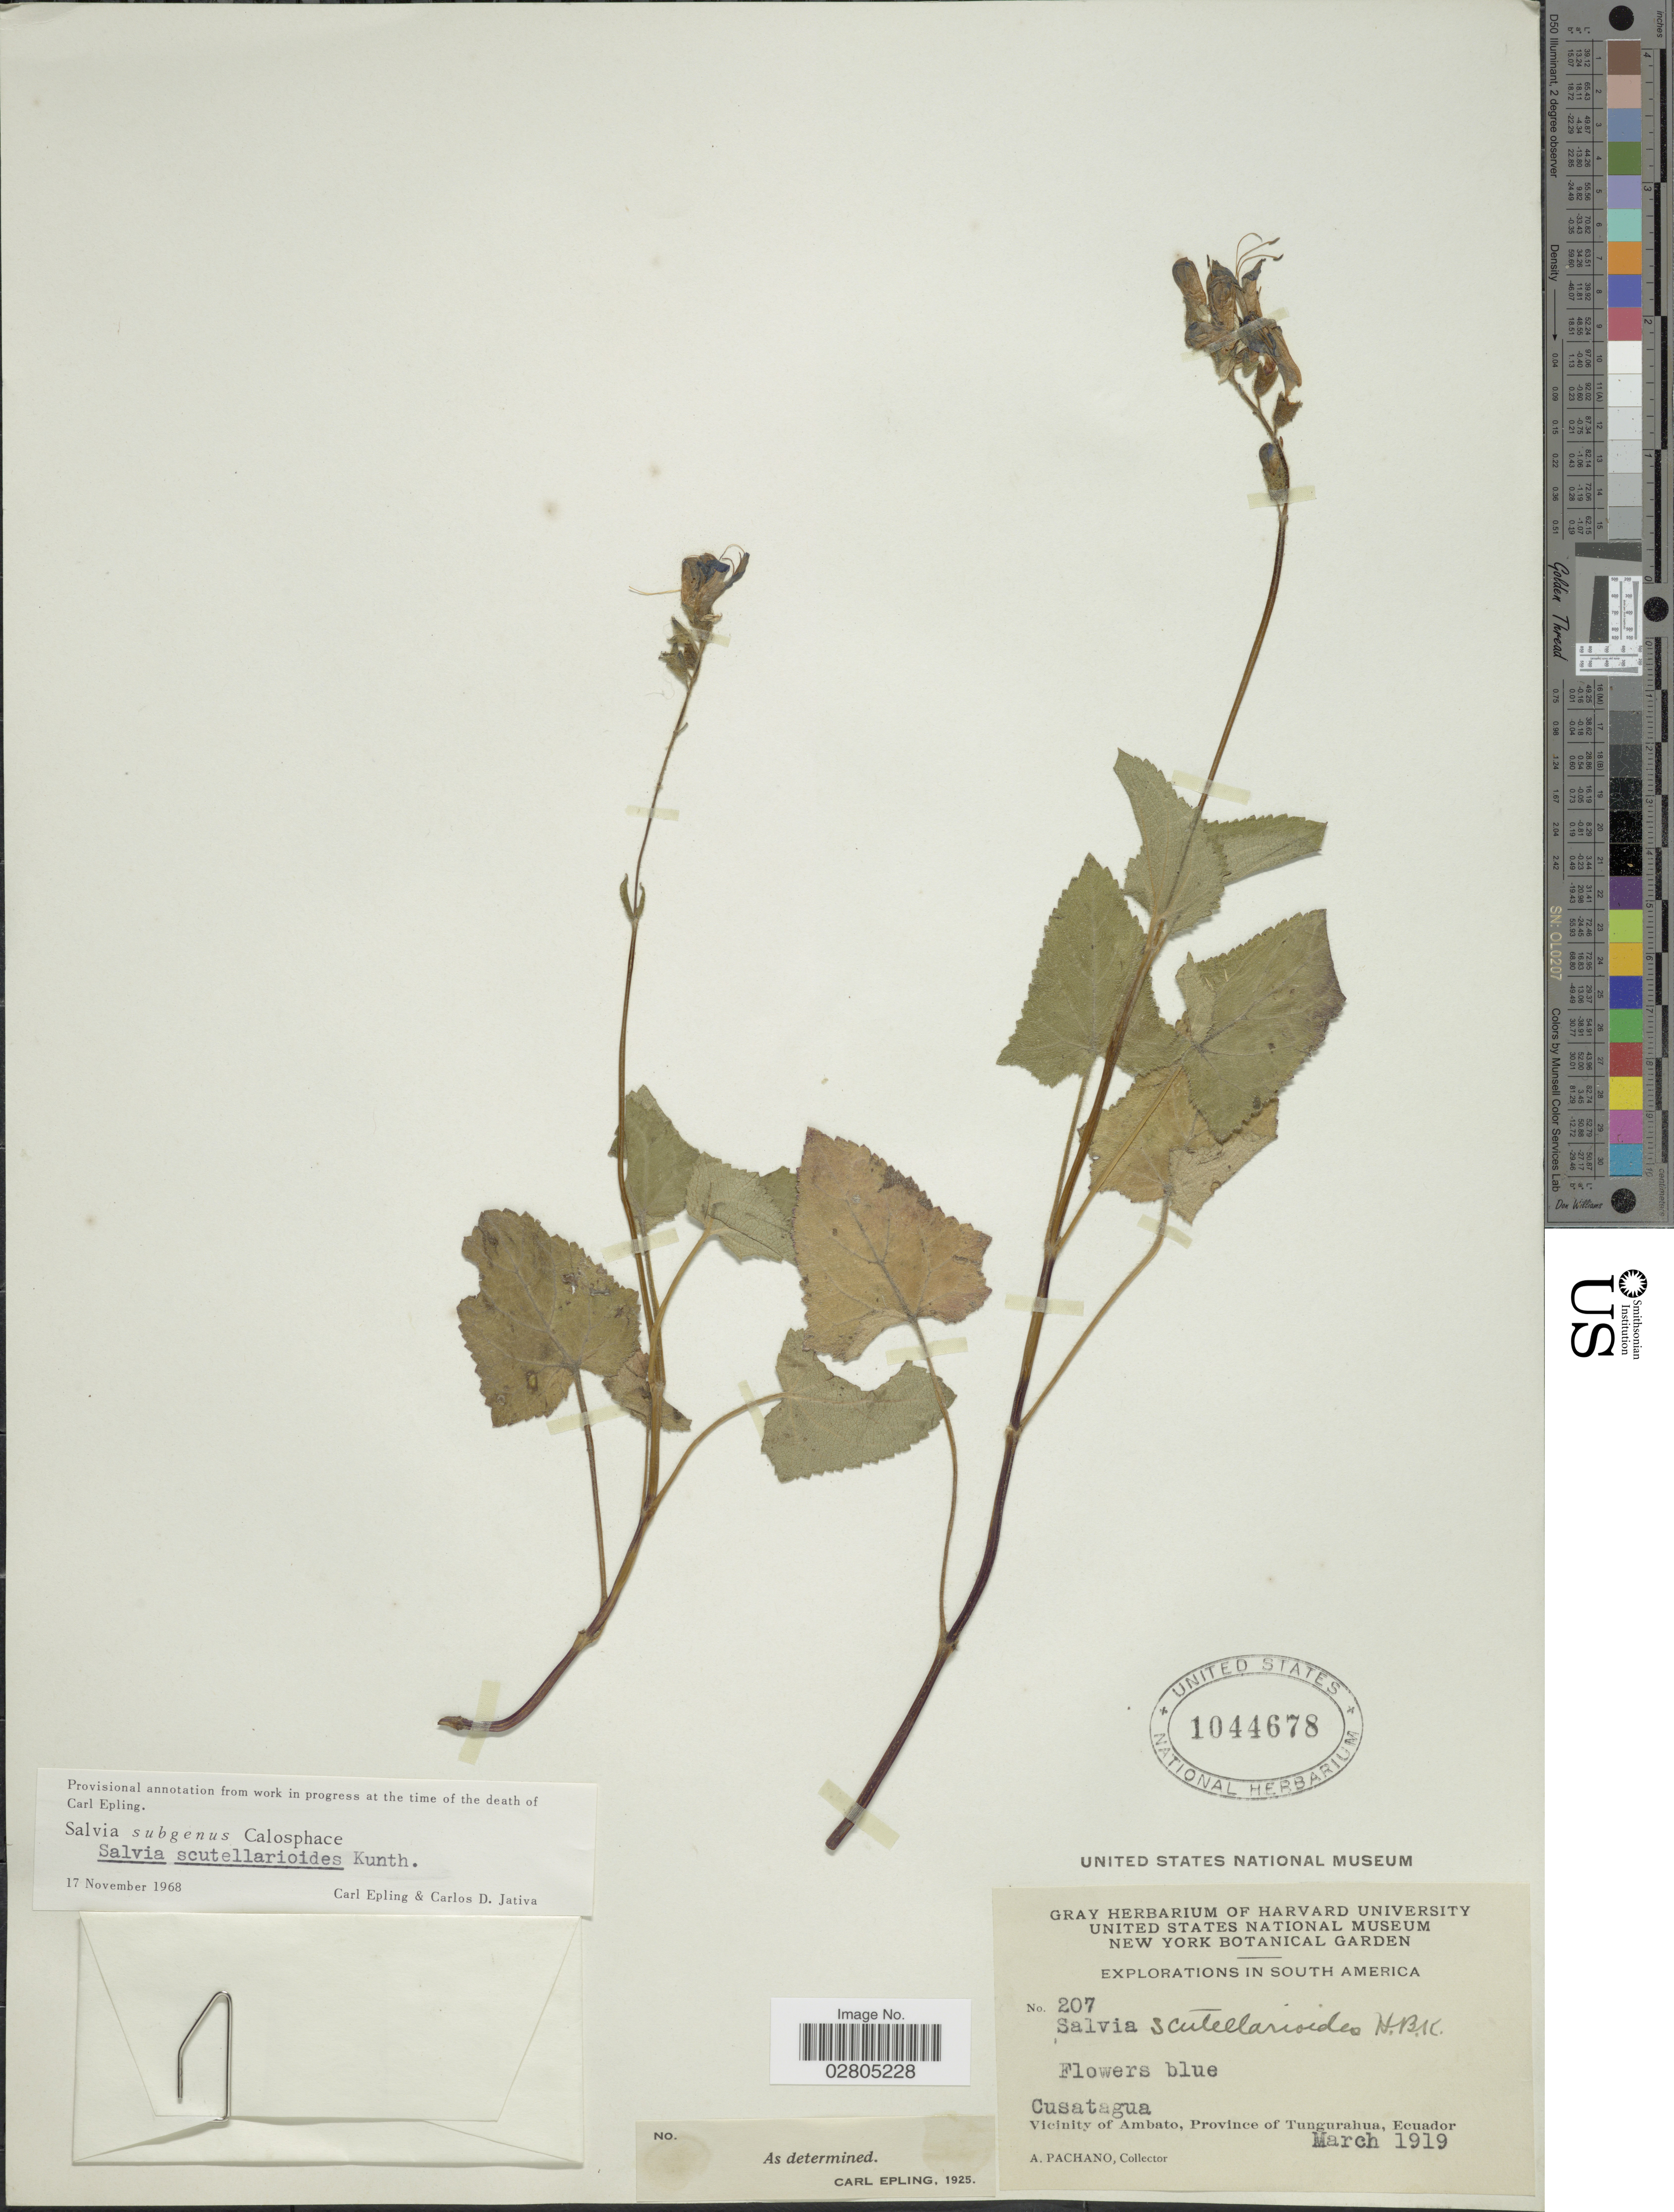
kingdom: Plantae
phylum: Tracheophyta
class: Magnoliopsida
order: Lamiales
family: Lamiaceae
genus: Salvia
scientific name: Salvia scutellarioides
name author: Kunth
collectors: A. Pachano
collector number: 207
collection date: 1919-03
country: Ecuador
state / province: Tungurahua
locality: Cusatagua, Vicinity of Ambato.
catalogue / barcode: US 1044678